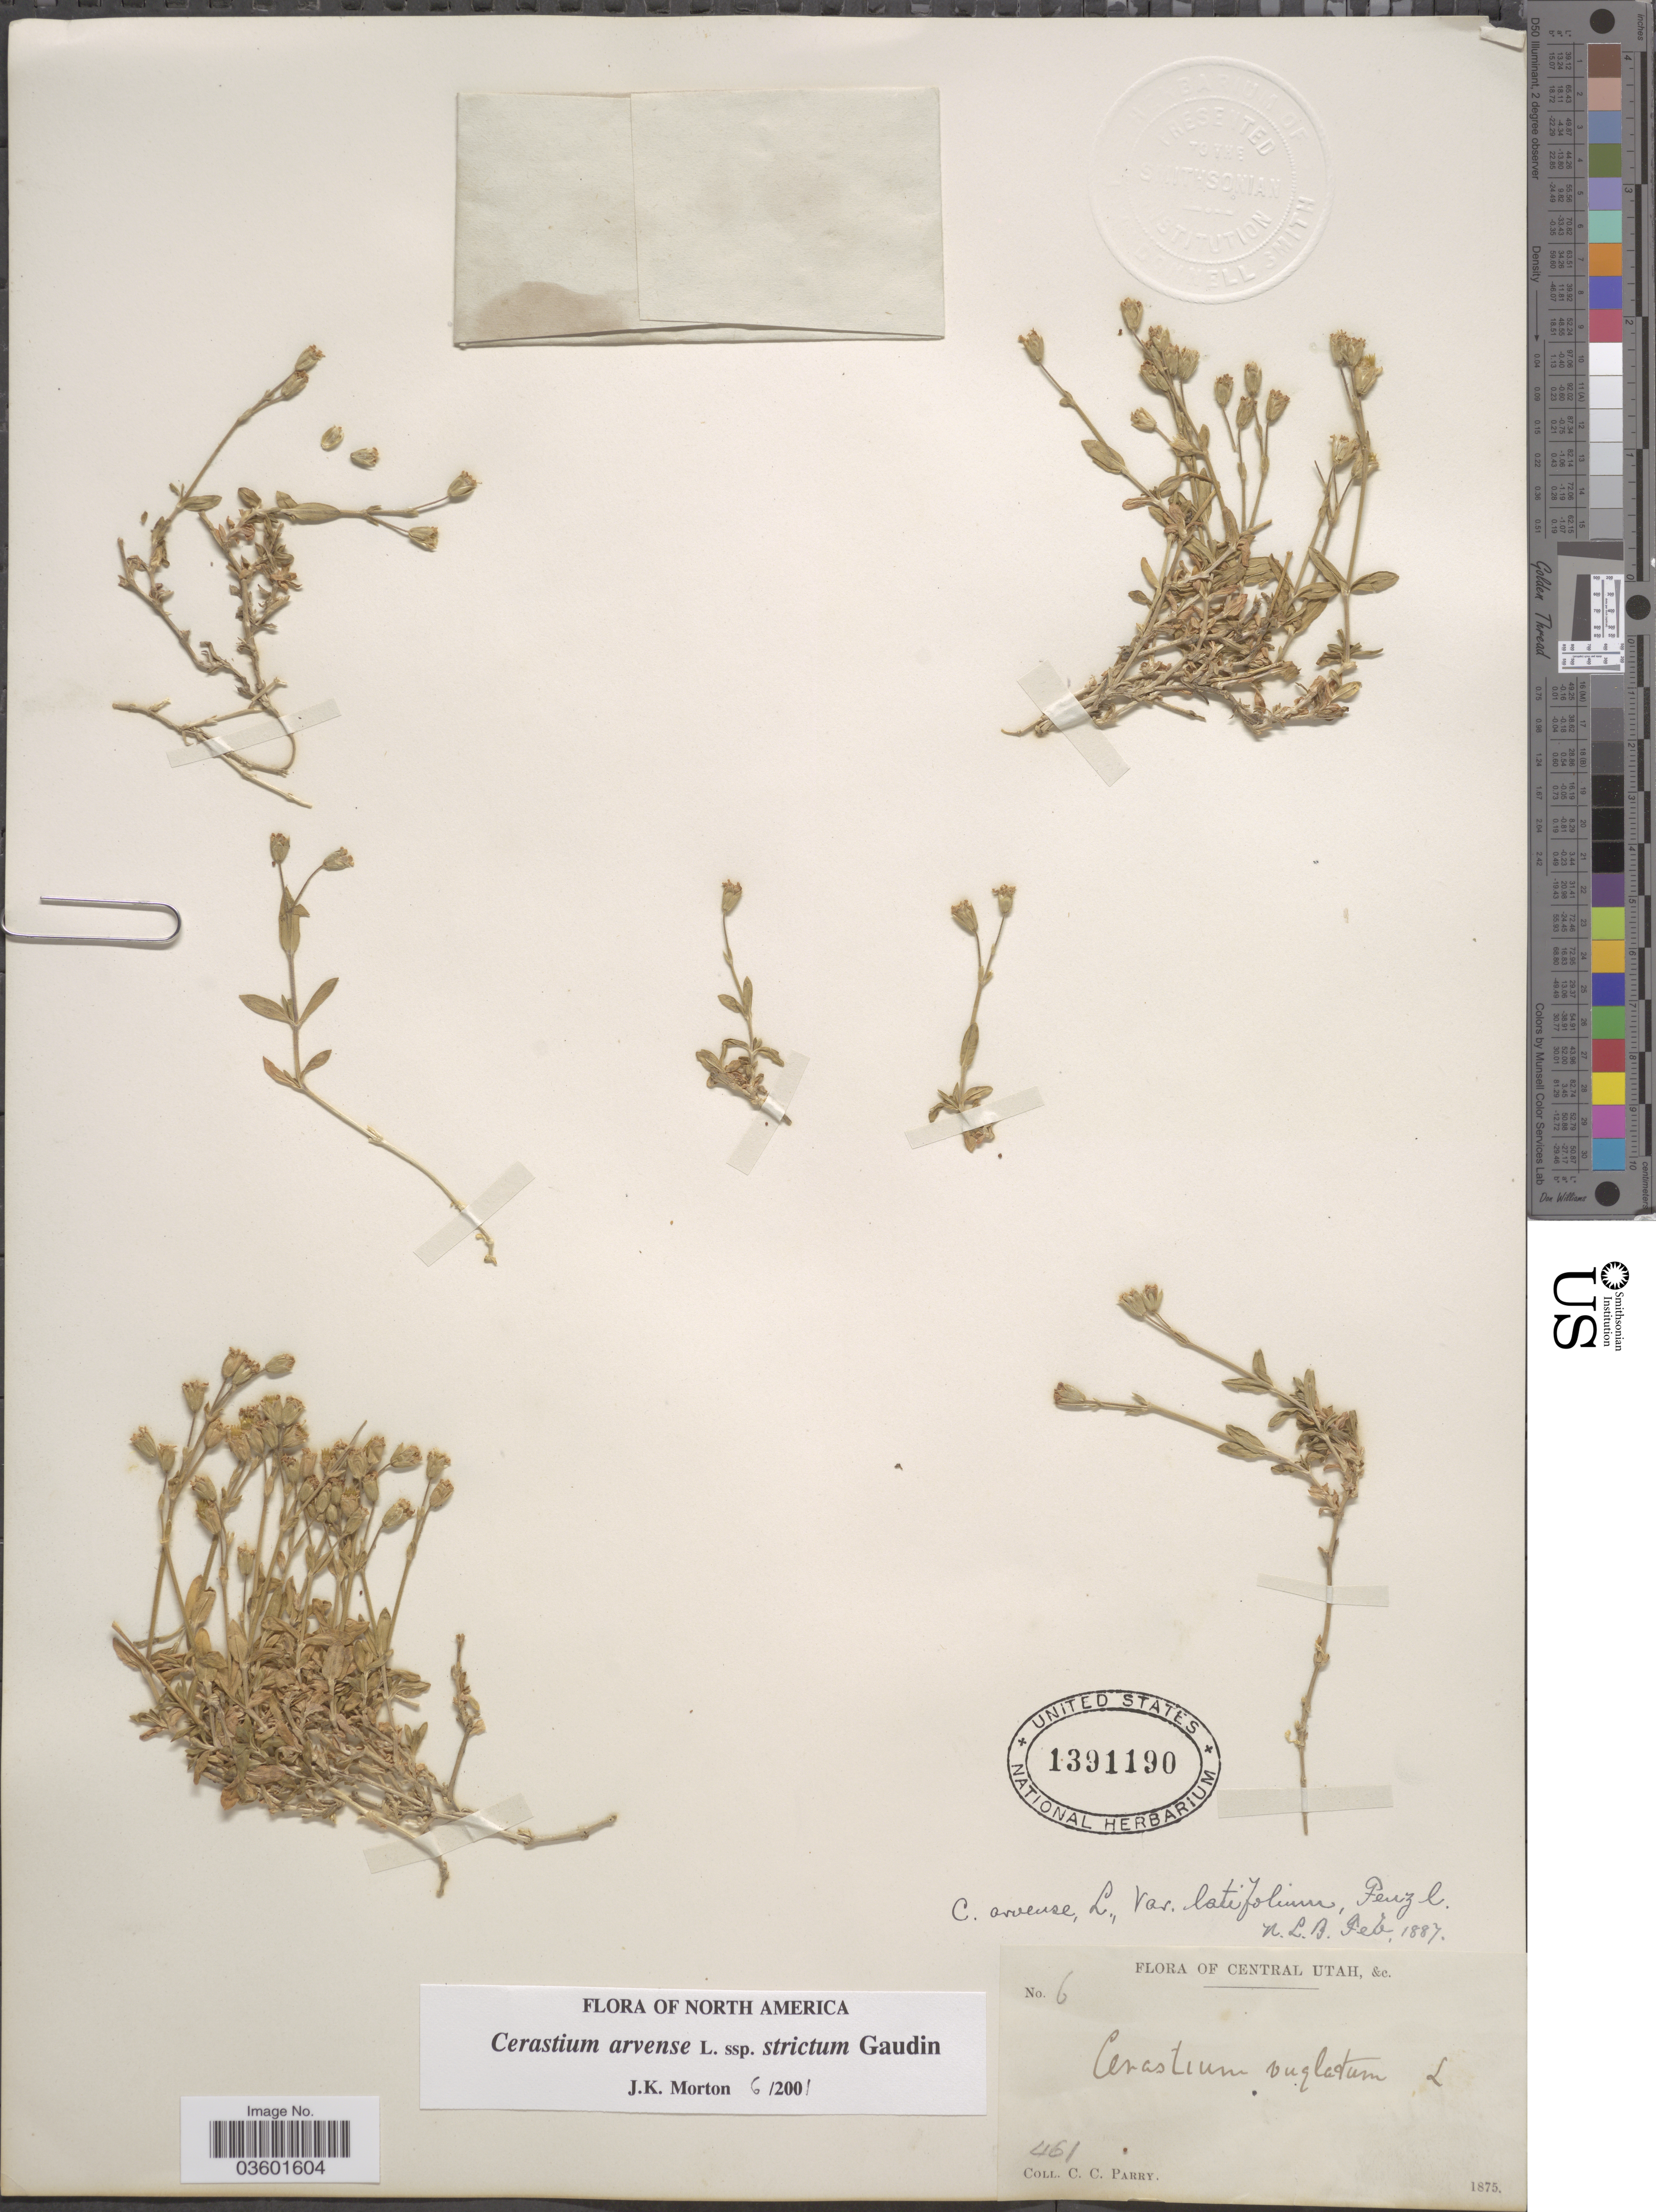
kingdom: Plantae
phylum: Tracheophyta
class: Magnoliopsida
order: Caryophyllales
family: Caryophyllaceae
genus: Cerastium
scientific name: Cerastium beeringianum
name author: Cham. & Schltdl.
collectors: C. C. Parry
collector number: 6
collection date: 1875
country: United States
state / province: Utah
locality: Central Utah, &c.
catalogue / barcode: US 1391190